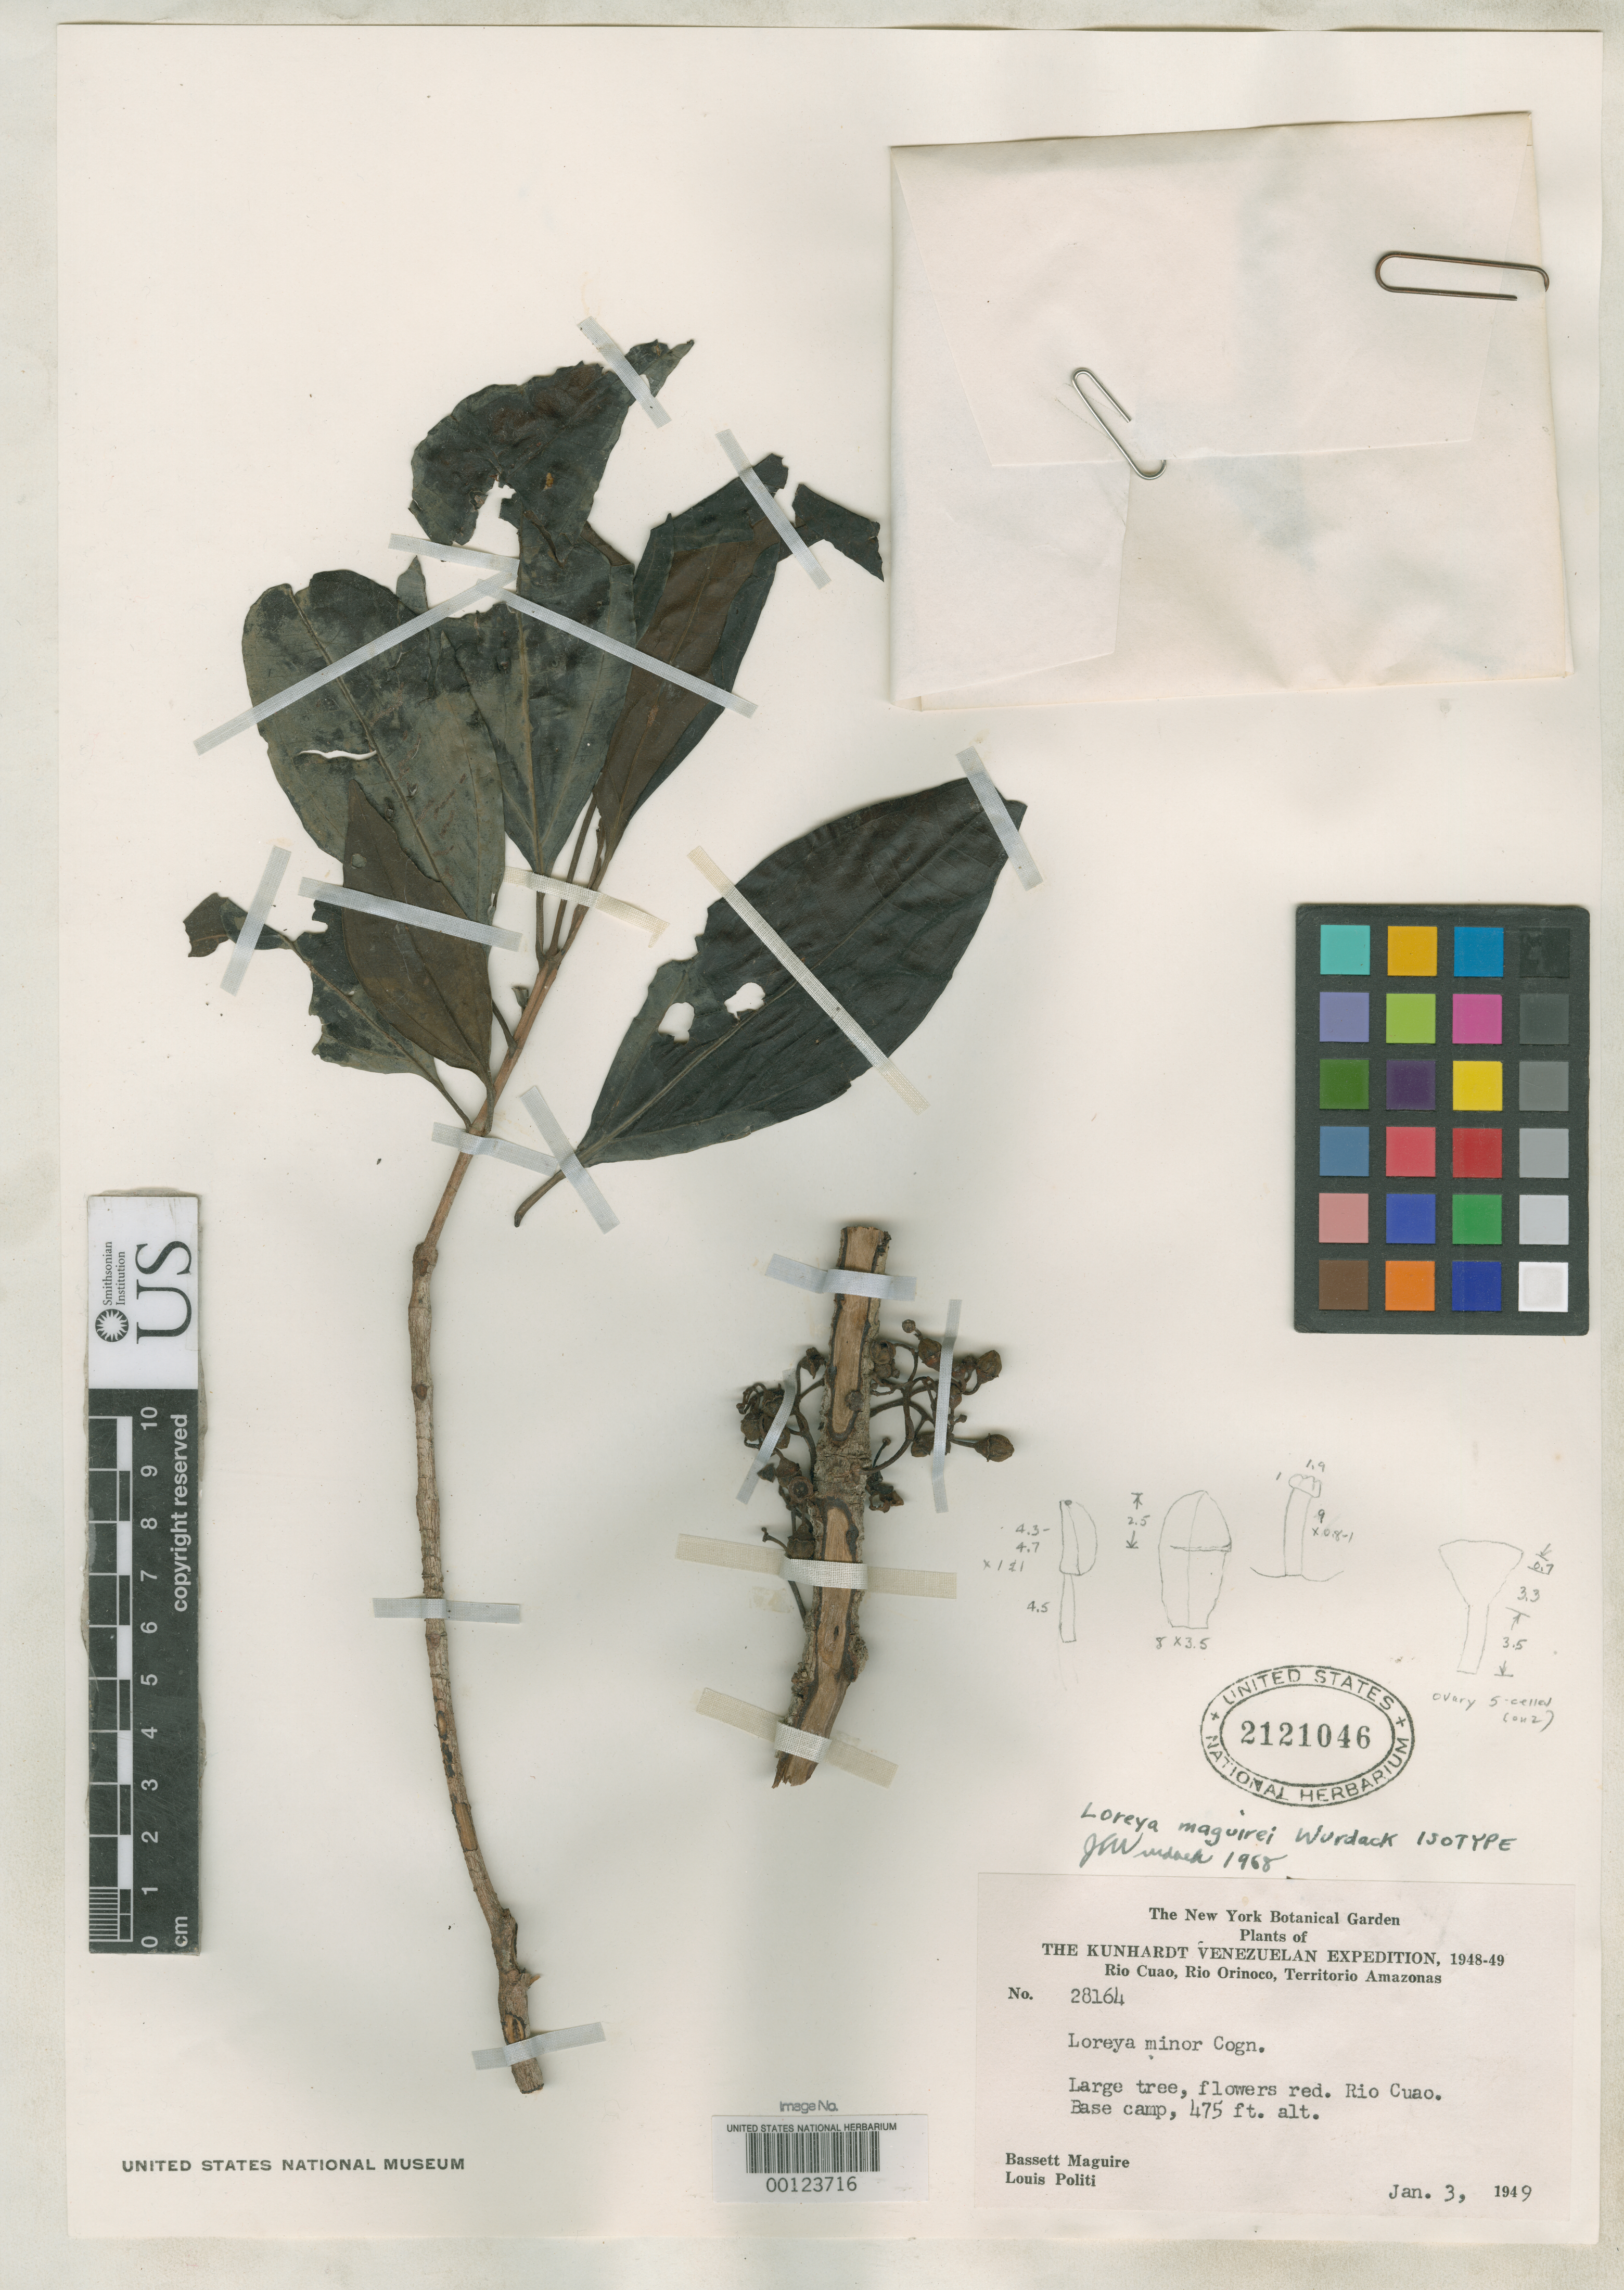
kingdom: Plantae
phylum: Tracheophyta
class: Magnoliopsida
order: Myrtales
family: Melastomataceae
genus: Loreya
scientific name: Loreya maguirei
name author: Wurdack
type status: Isotype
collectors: B. Maguire & L. Politi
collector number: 28164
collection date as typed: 03 Jan 1949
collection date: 1949-01-03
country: Venezuela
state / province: Amazonas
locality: Rio Cuao.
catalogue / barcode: US 2121046